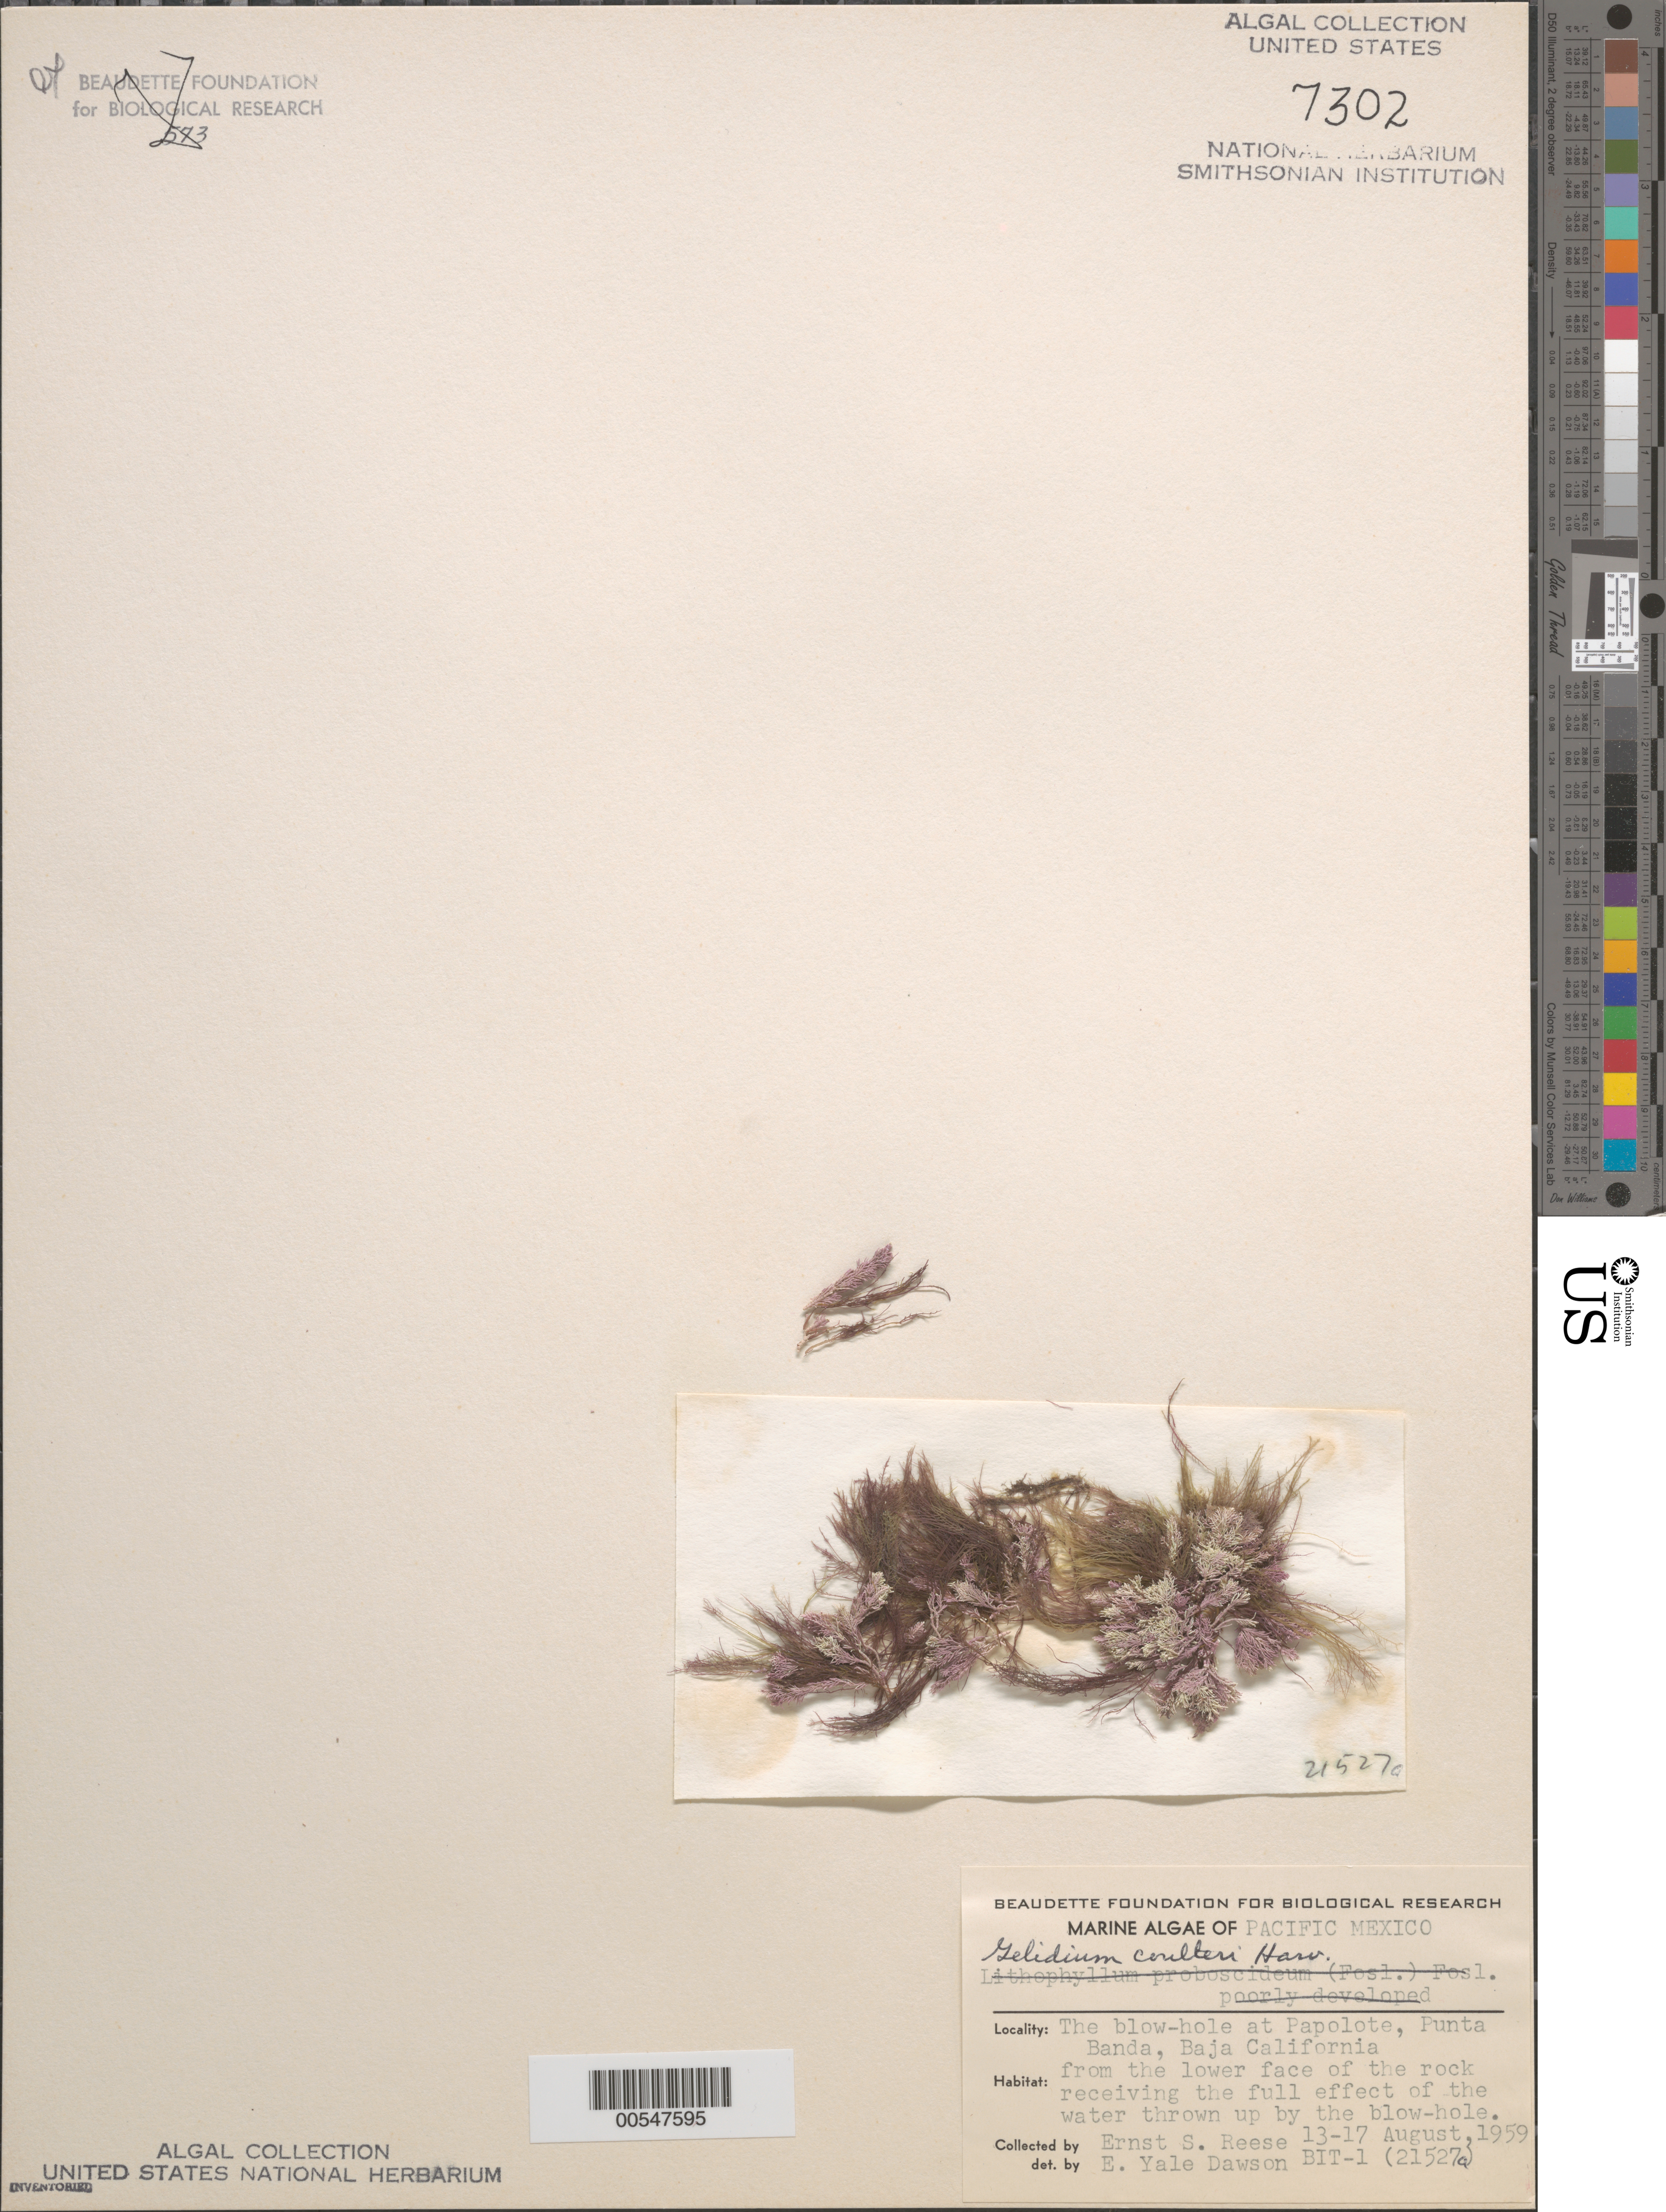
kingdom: Plantae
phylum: Rhodophyta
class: Florideophyceae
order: Gelidiales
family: Gelidiaceae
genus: Gelidium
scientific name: Gelidium coulteri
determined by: Dawson, E. Y.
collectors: E. Reese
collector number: EYD 21527a & BIT-1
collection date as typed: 13 Aug 1959 to 17 Aug 1959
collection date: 1959-08-13/1959-08-17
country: Mexico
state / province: Baja California Norte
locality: Blow Hole, Papolote, Punta Banda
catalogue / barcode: US 7302